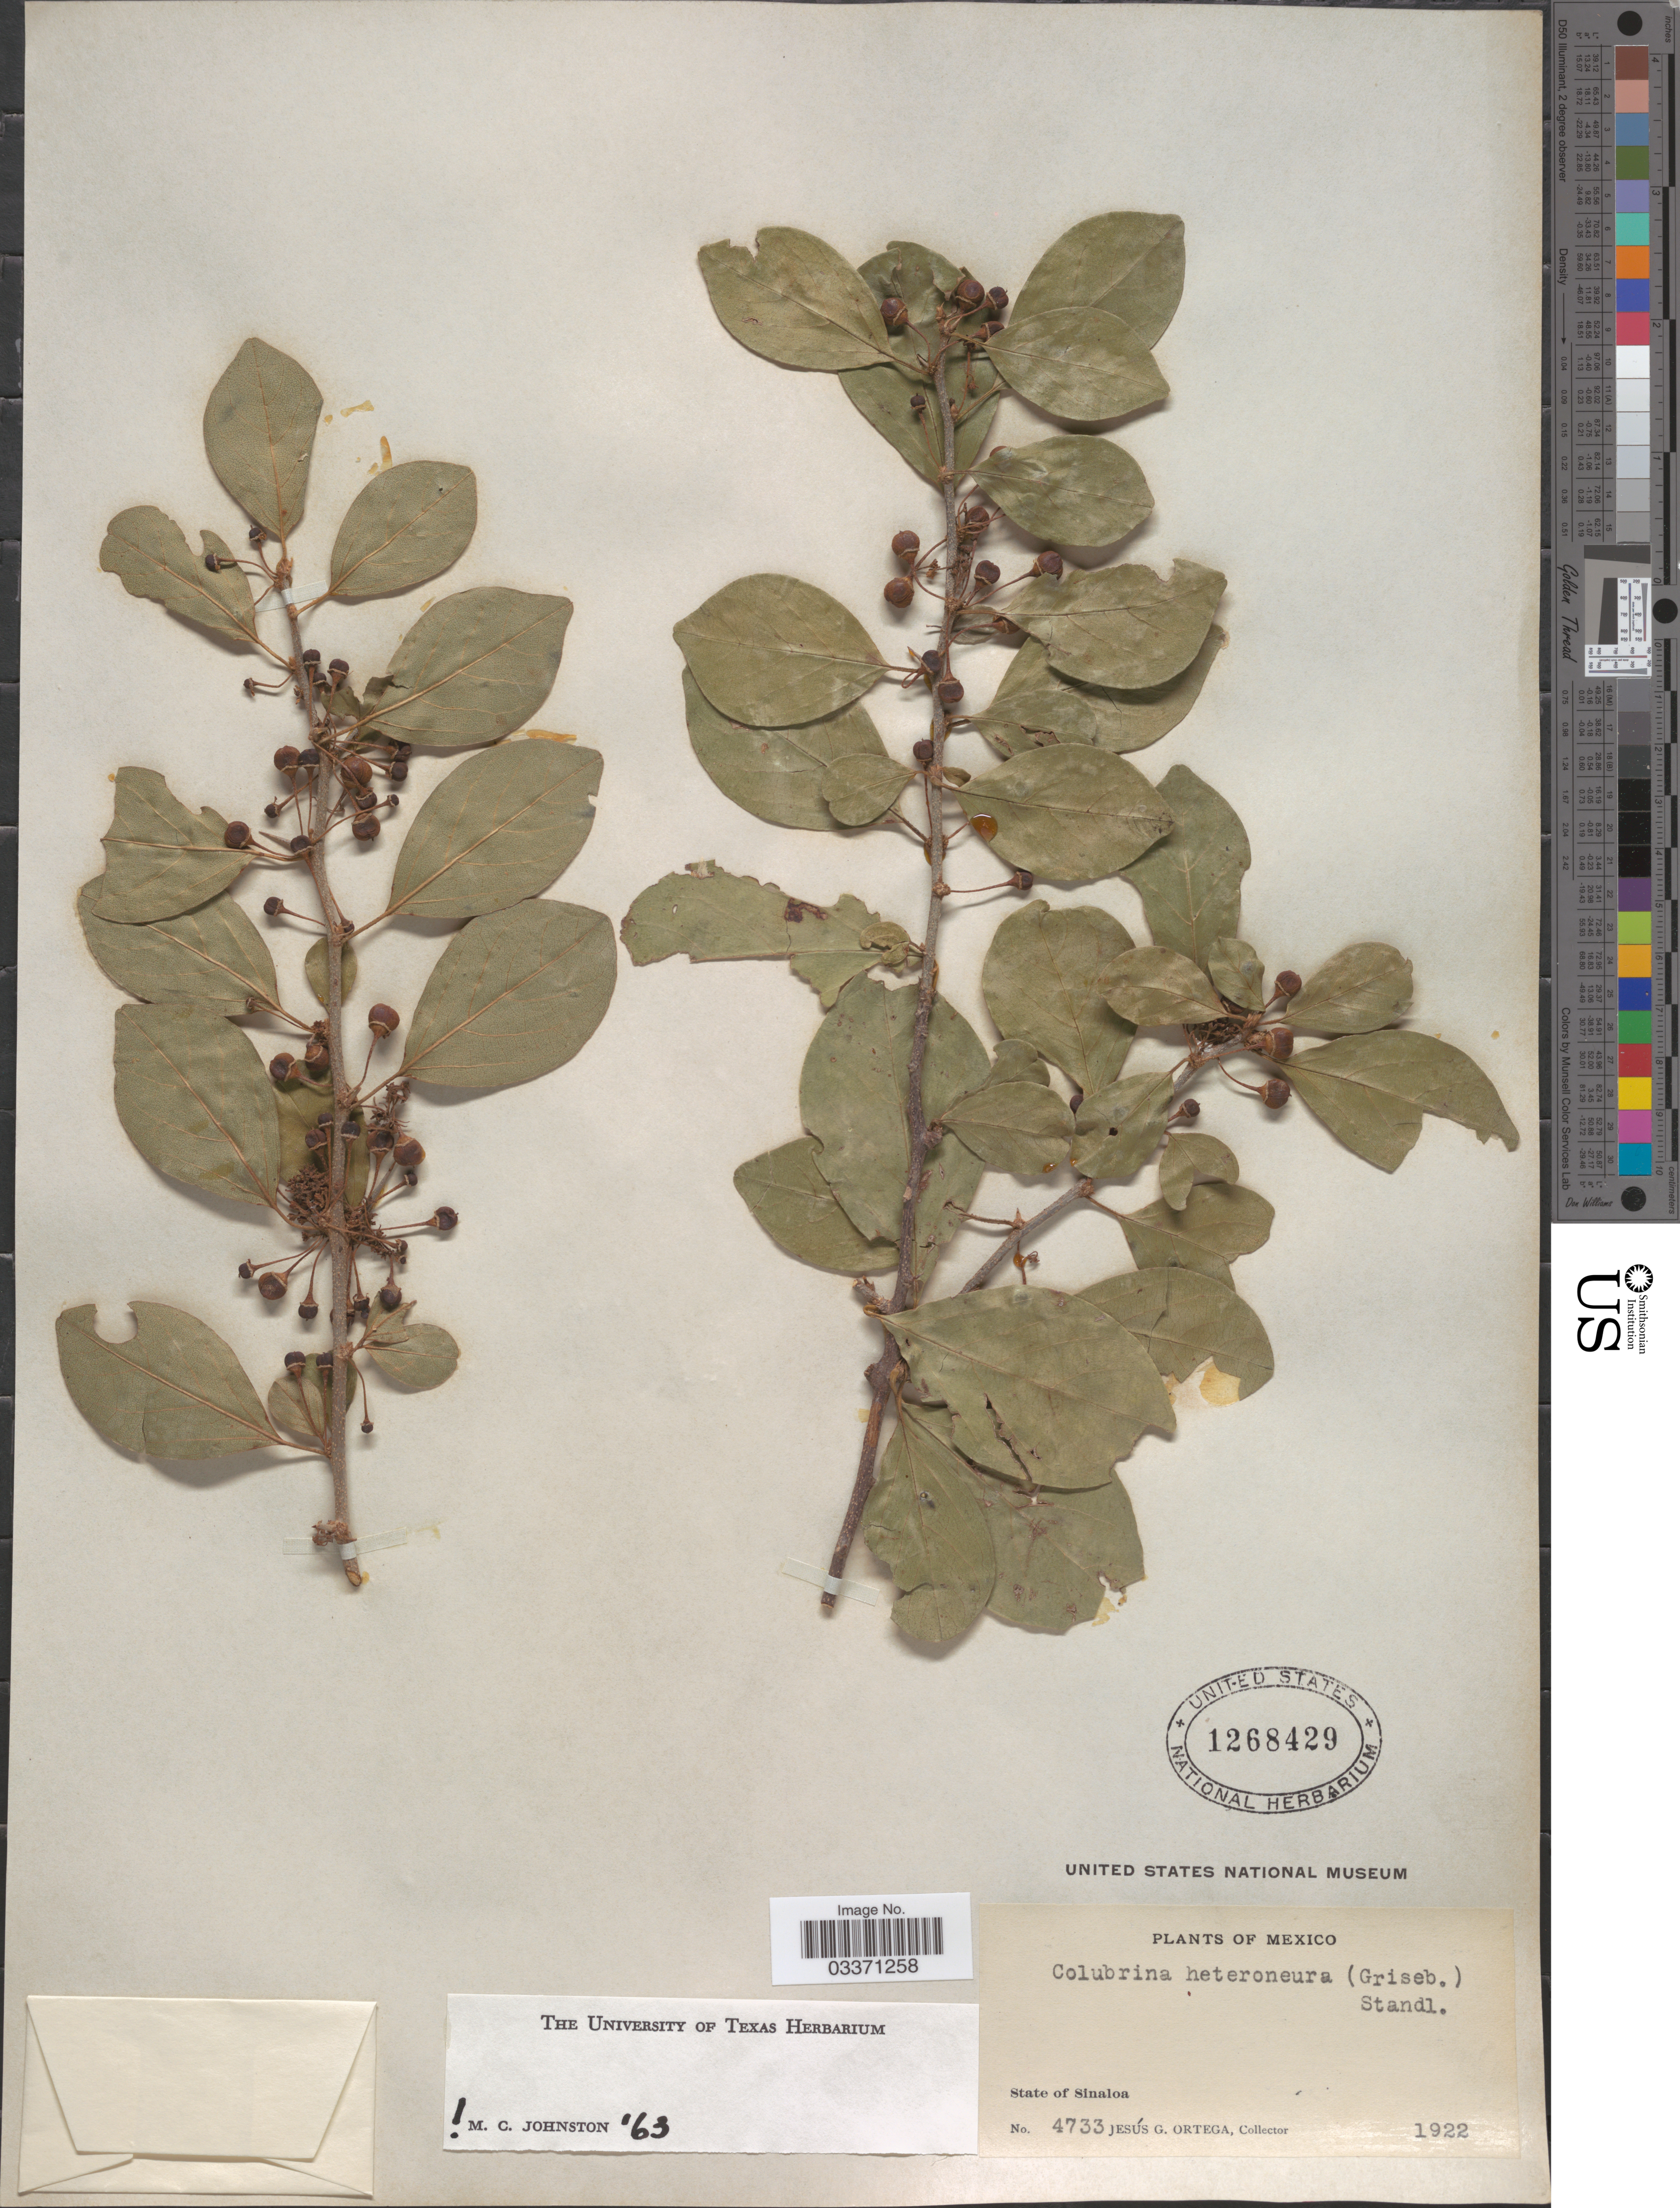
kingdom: Plantae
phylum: Tracheophyta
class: Magnoliopsida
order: Rosales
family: Rhamnaceae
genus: Colubrina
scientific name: Colubrina heteroneura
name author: (Griseb.) Standl.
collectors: J. Ortega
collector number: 4733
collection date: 1922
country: Mexico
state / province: Sinaloa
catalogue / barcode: US 1268429